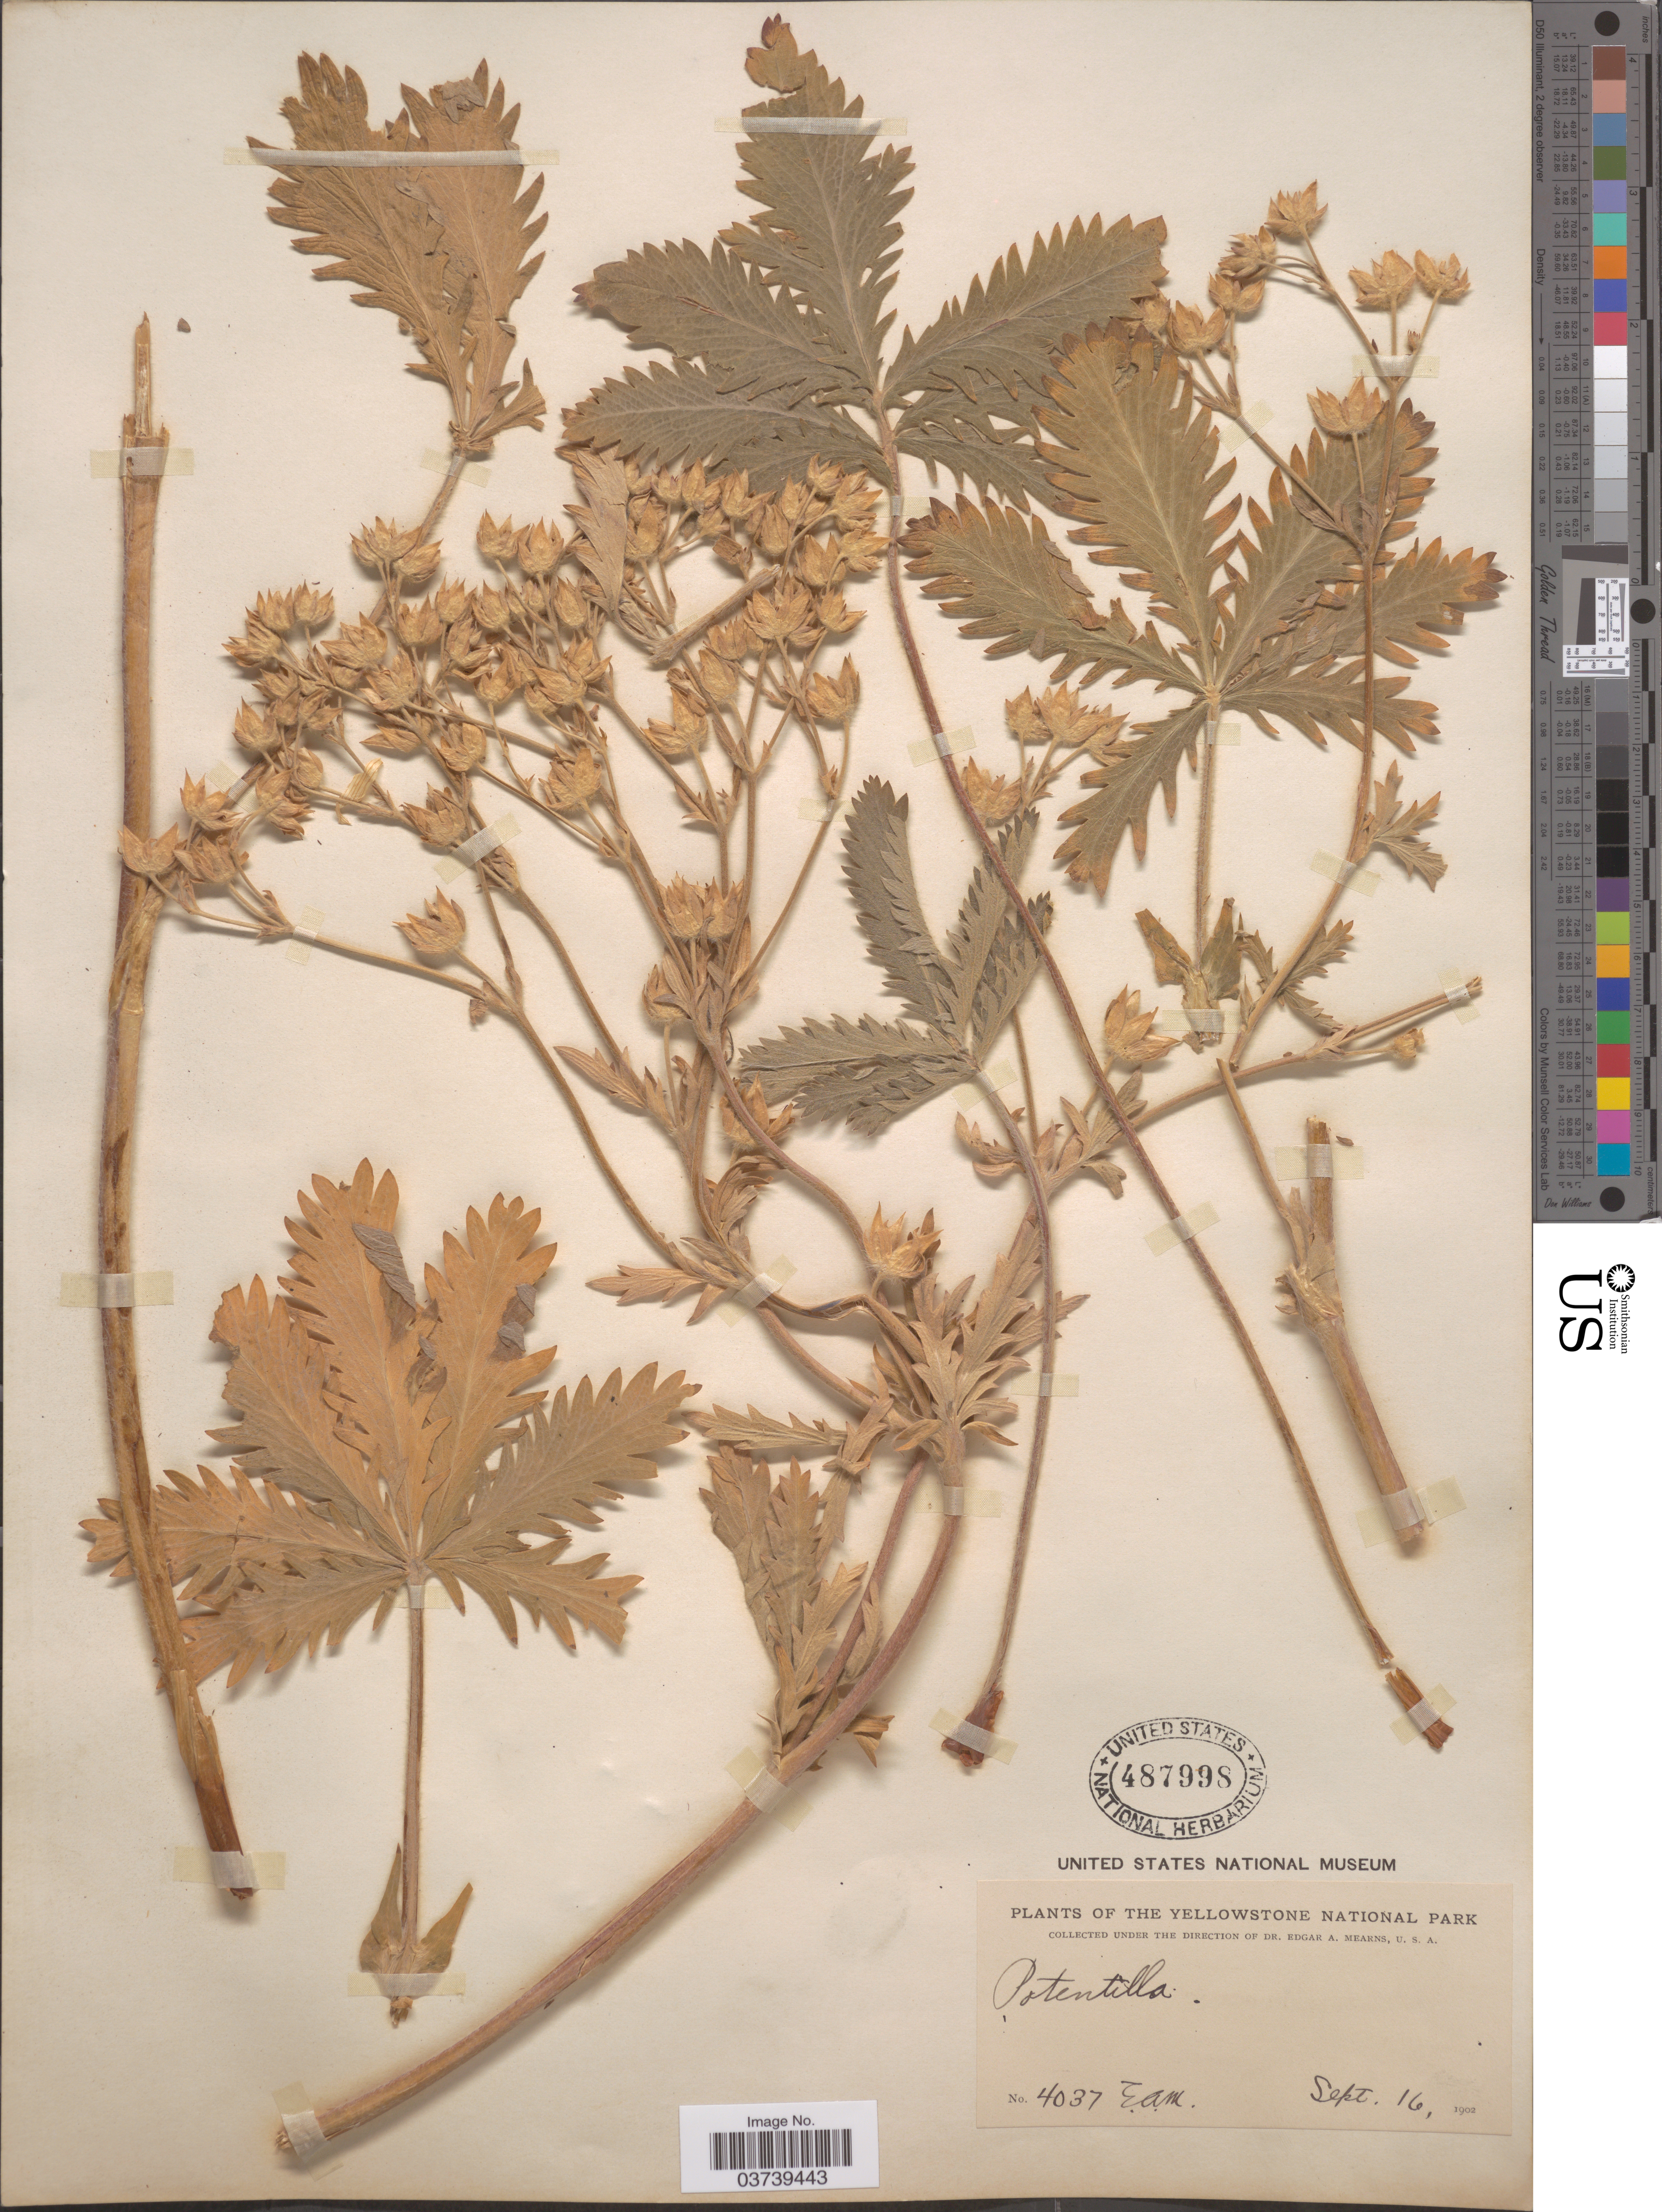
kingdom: Plantae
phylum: Tracheophyta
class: Magnoliopsida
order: Rosales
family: Rosaceae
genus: Potentilla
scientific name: Potentilla sp.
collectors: E. A. Mearns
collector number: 4037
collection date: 1902-09-16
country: United States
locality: The Yellowstone National Park.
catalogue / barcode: US 487998